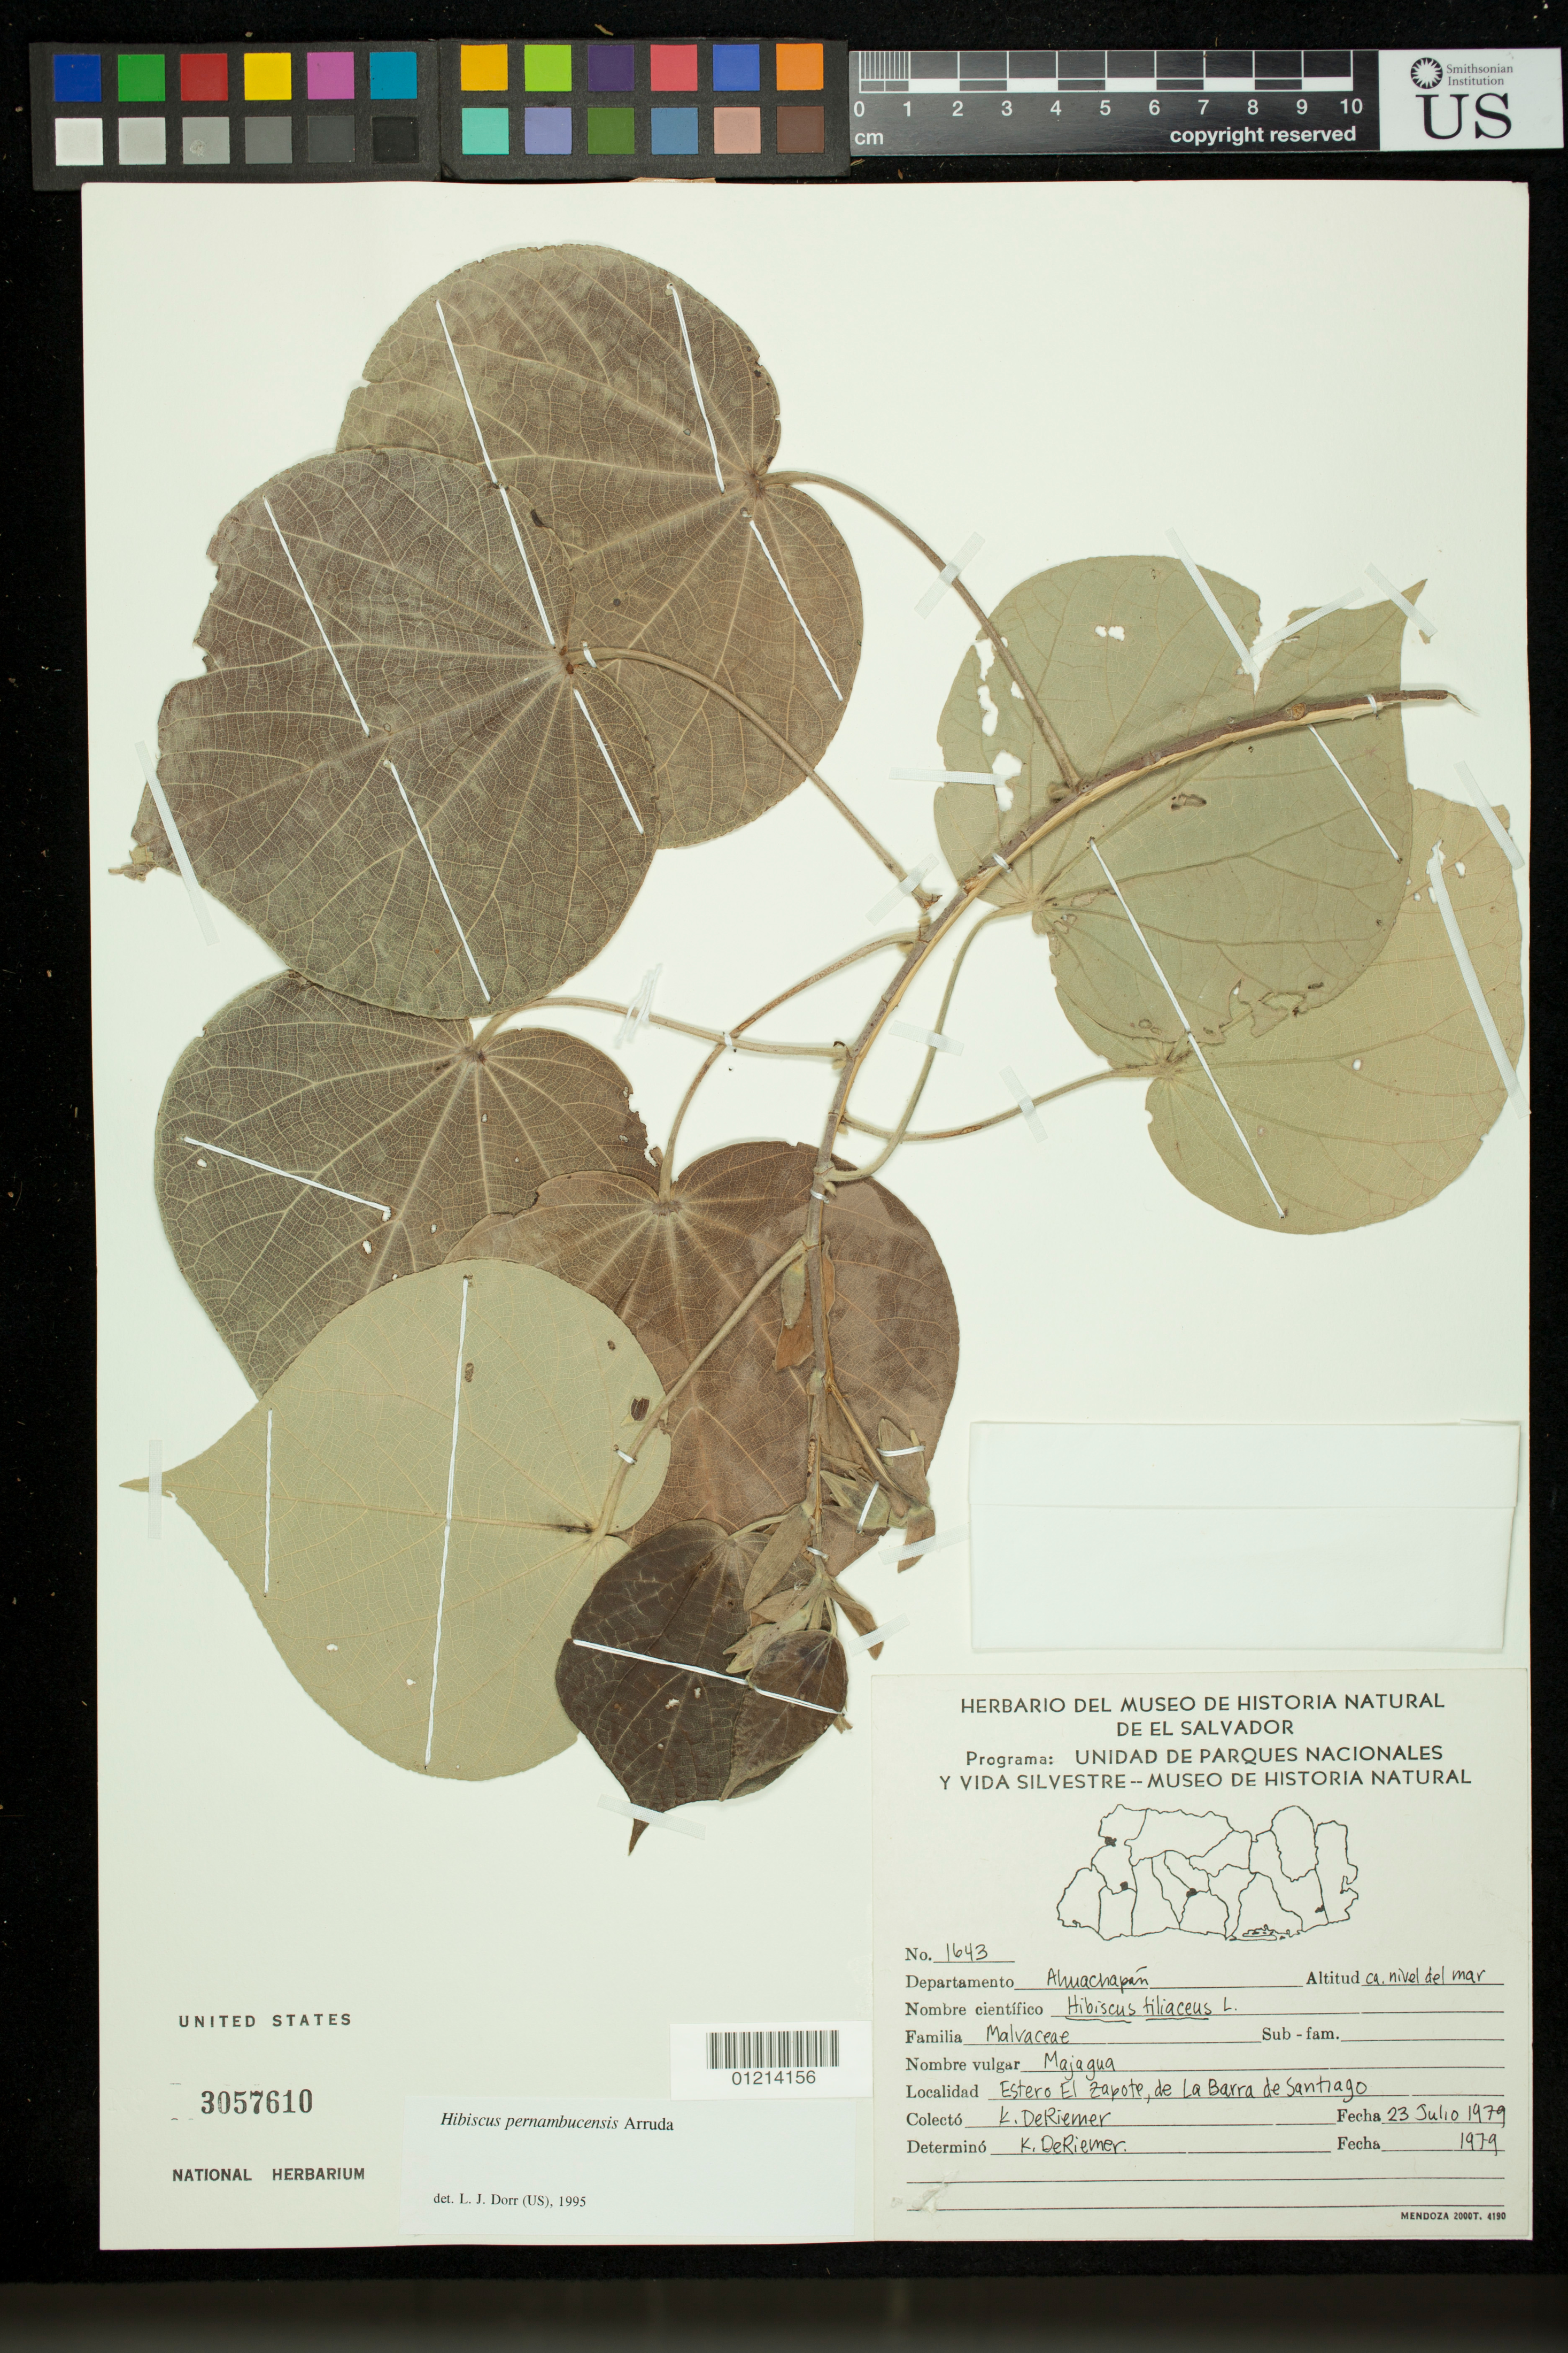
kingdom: Plantae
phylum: Tracheophyta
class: Magnoliopsida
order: Malvales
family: Malvaceae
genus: Talipariti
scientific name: Talipariti tiliaceum var. pernambucense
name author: (Arruda) Fryxell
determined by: Dorr, Laurence J., Curator (BOT), Smithsonian Institution - National Museum of Natural History (UNITED STATES)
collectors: K. DeRiemer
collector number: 1643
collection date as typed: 23 Jul 1979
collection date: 1979-07-23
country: El Salvador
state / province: Ahuachapán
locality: Estero El Zapote, de la Barra de Santiago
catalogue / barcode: US 3057610